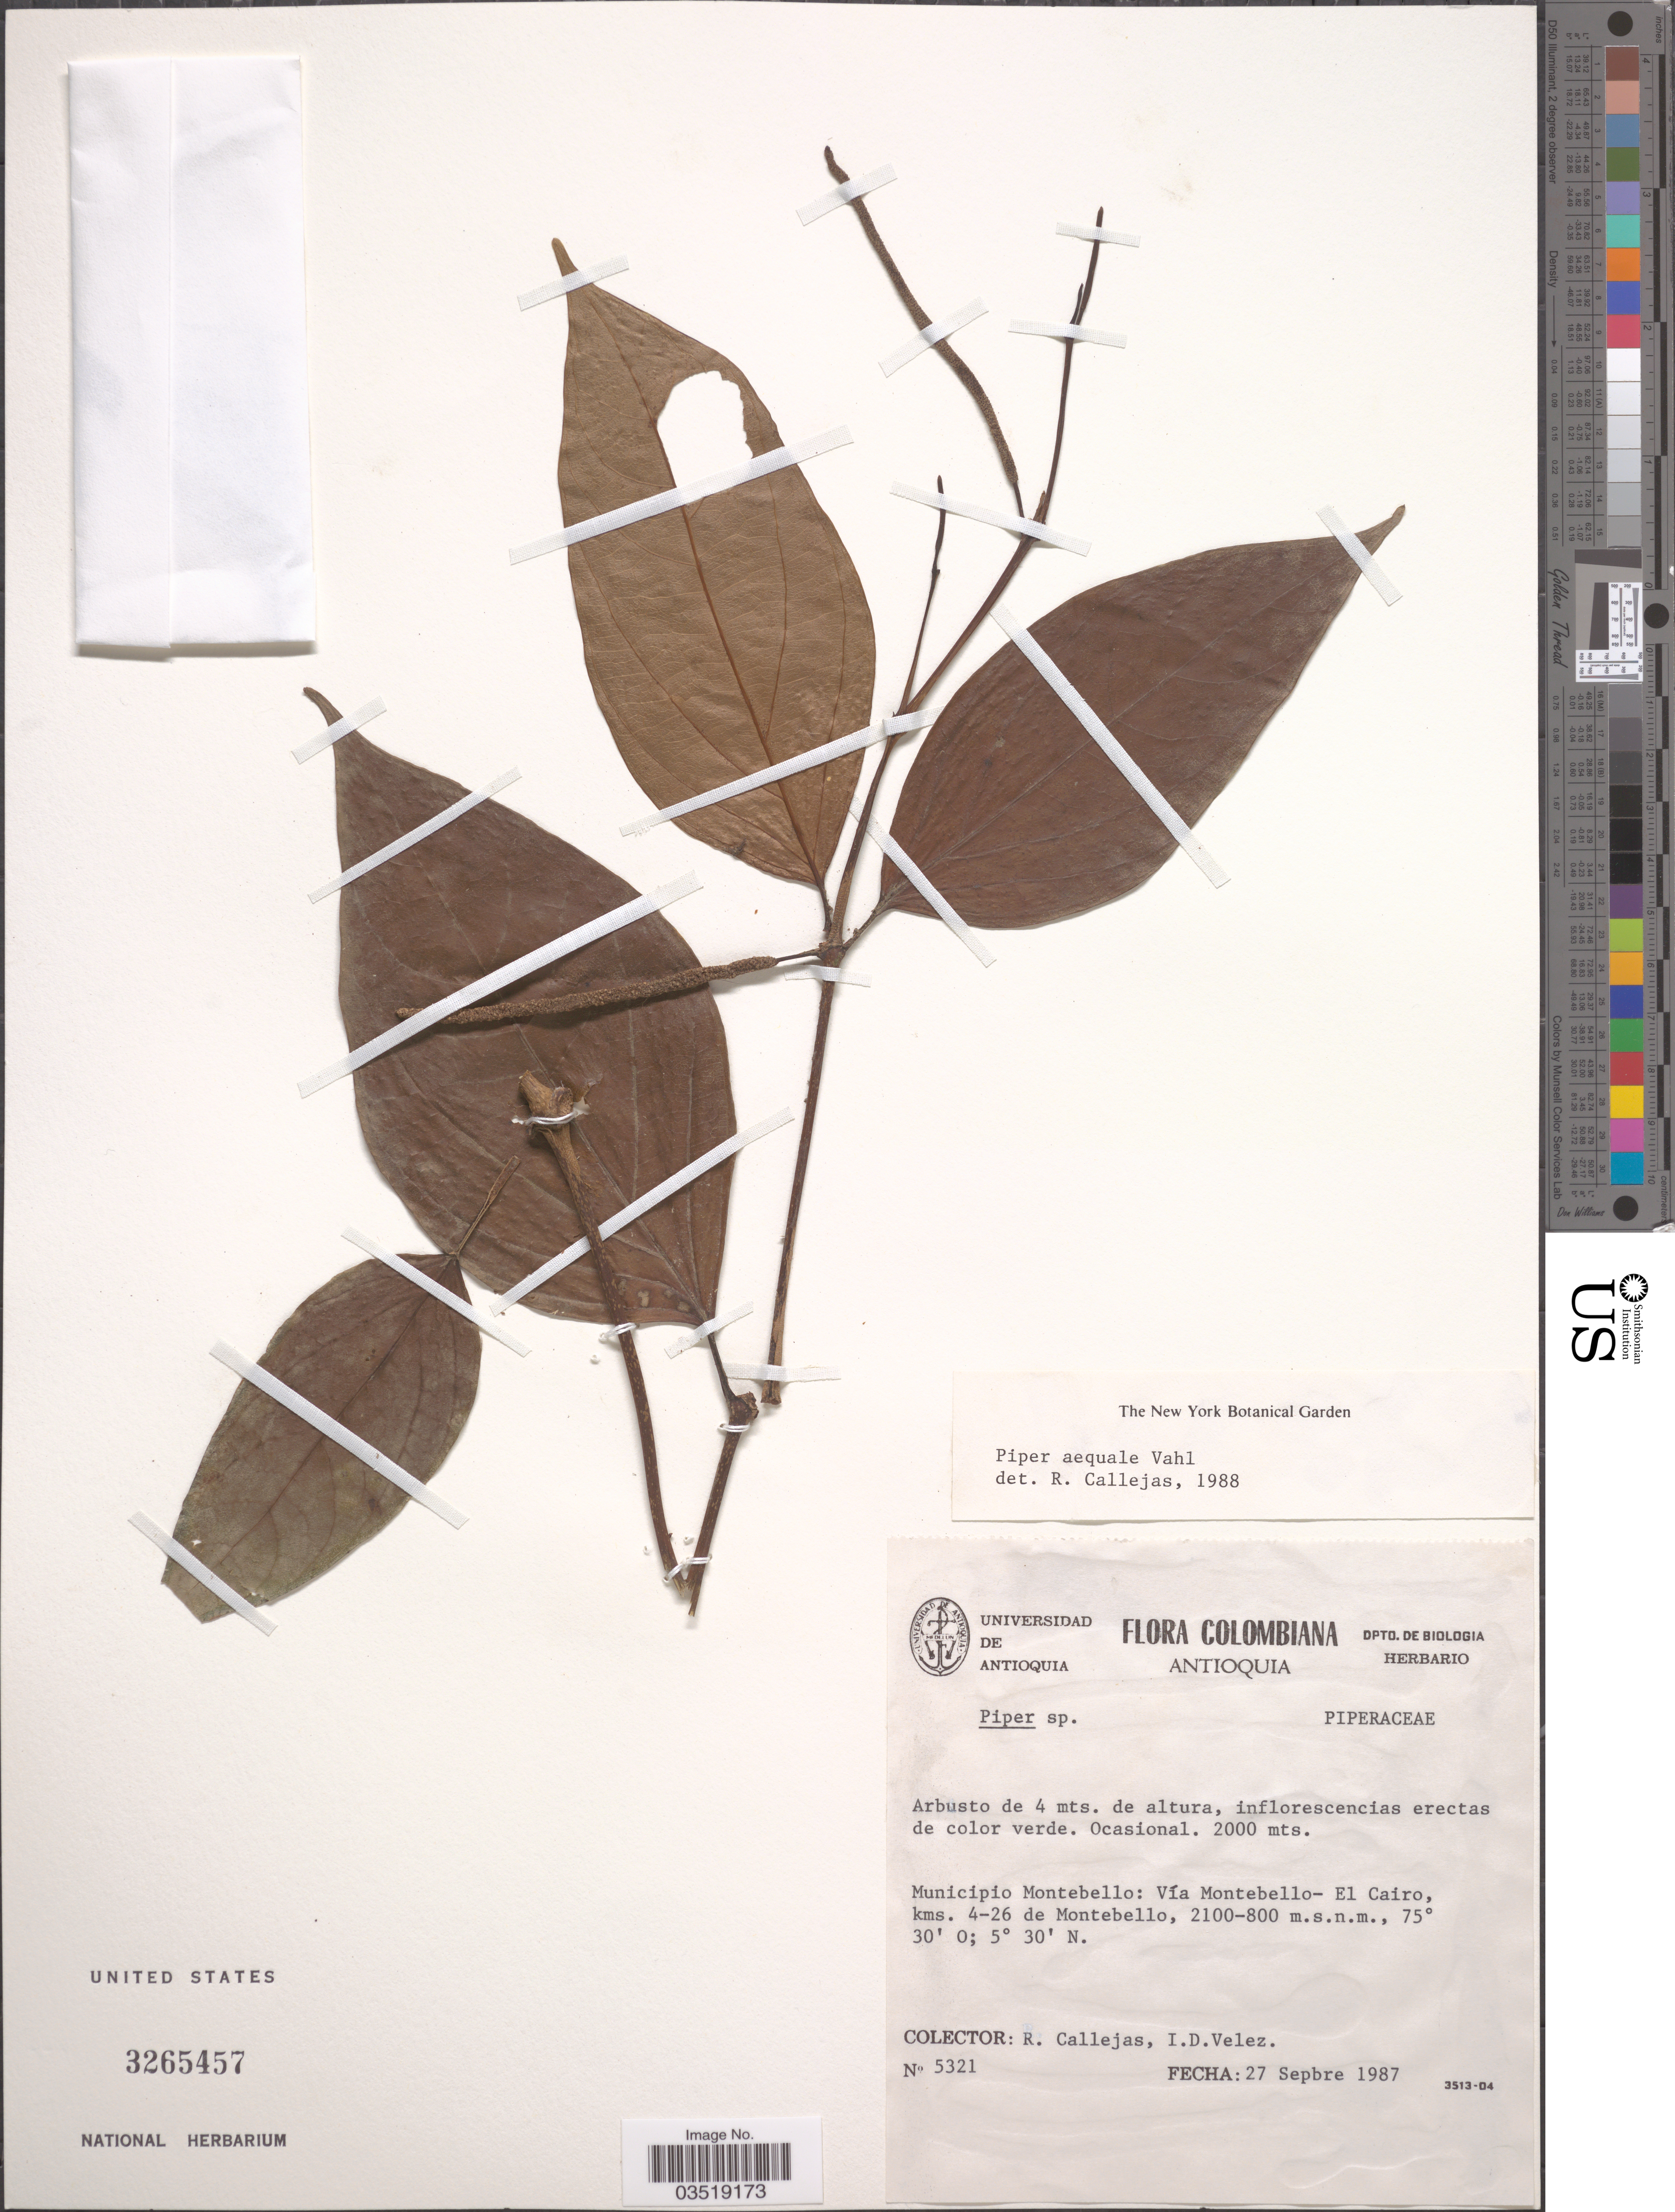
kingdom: Plantae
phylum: Tracheophyta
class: Magnoliopsida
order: Piperales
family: Piperaceae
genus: Piper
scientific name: Piper aequale var. aequale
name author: Vahl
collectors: R. Callejas & I. Velez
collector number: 5321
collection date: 1987-09-27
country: Colombia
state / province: Antioquia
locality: Municipio Montebello: Vía Montebello-El Cairo, kms. 4-26 de Montebello.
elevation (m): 800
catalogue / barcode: US 3265457